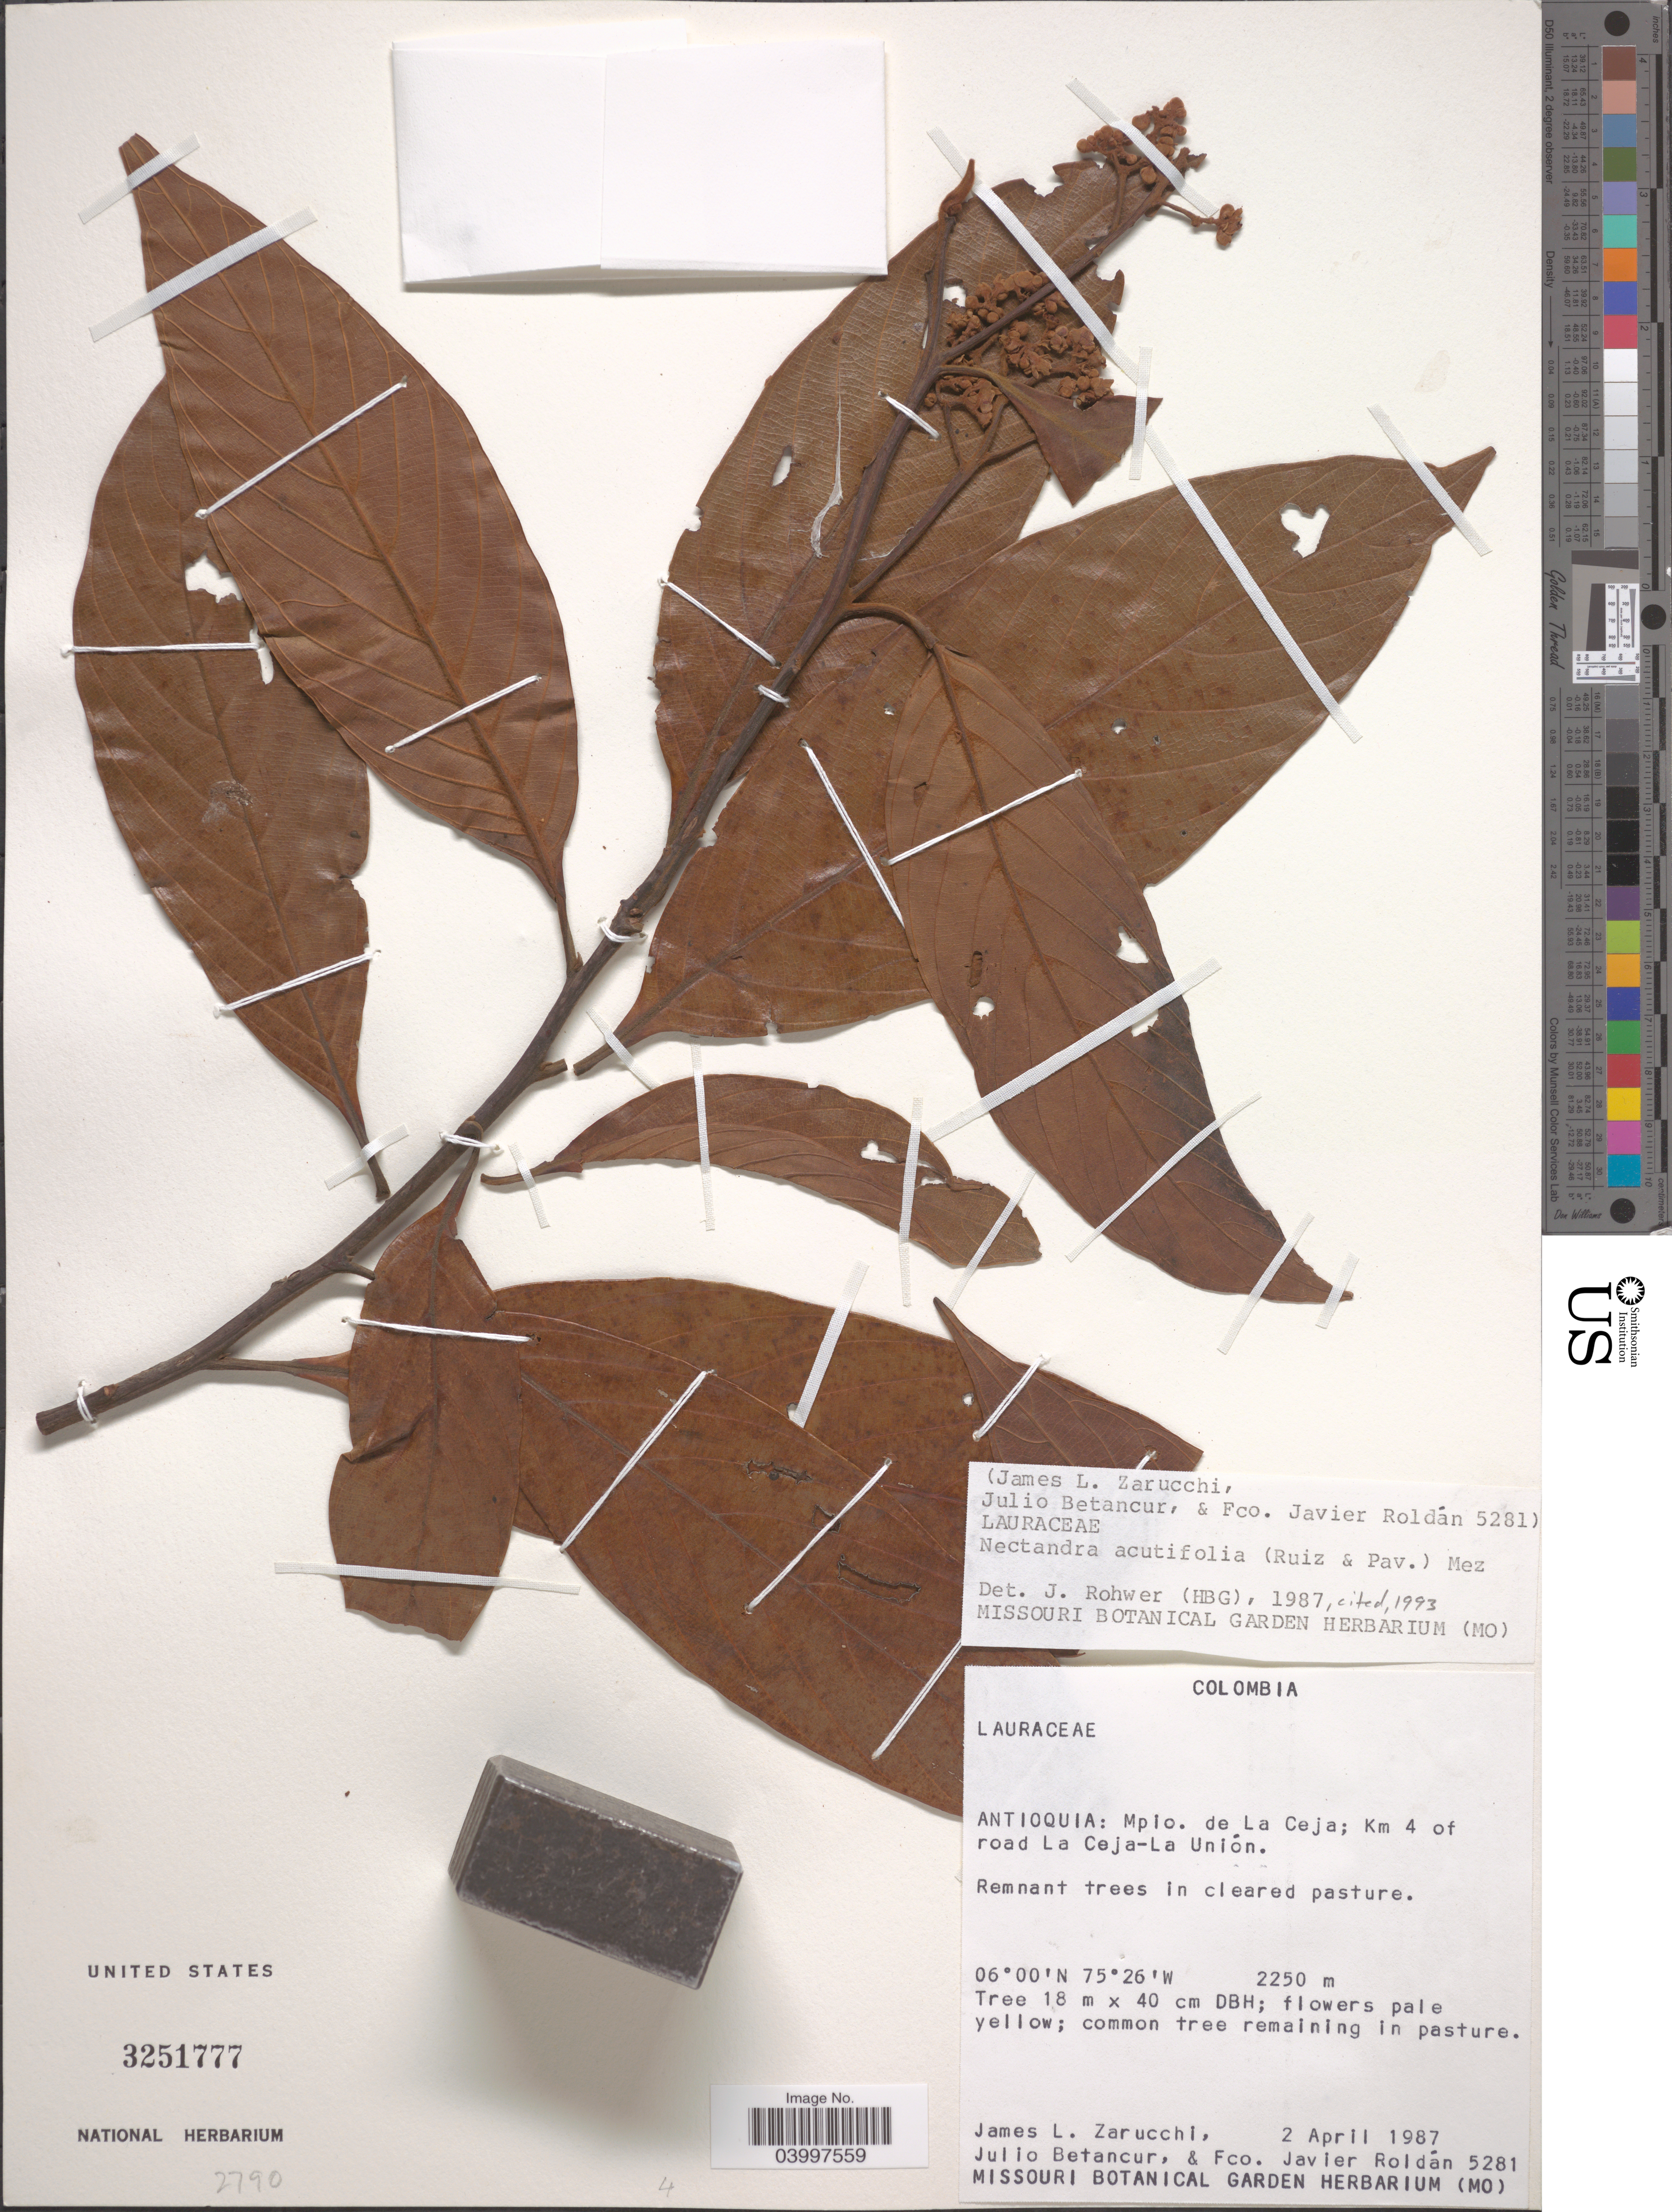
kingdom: Plantae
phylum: Tracheophyta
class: Magnoliopsida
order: Laurales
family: Lauraceae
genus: Nectandra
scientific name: Nectandra acutifolia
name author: (Ruiz & Pav.) Mez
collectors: J. L. Zarucchi, J. Betancur & F. J. Roldán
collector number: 5281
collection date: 1987-04-02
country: Colombia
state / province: Antioquia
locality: Mpio. de La Ceja; Km 4 of road La Ceja-La Union.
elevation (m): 2250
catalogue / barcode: US 3251777